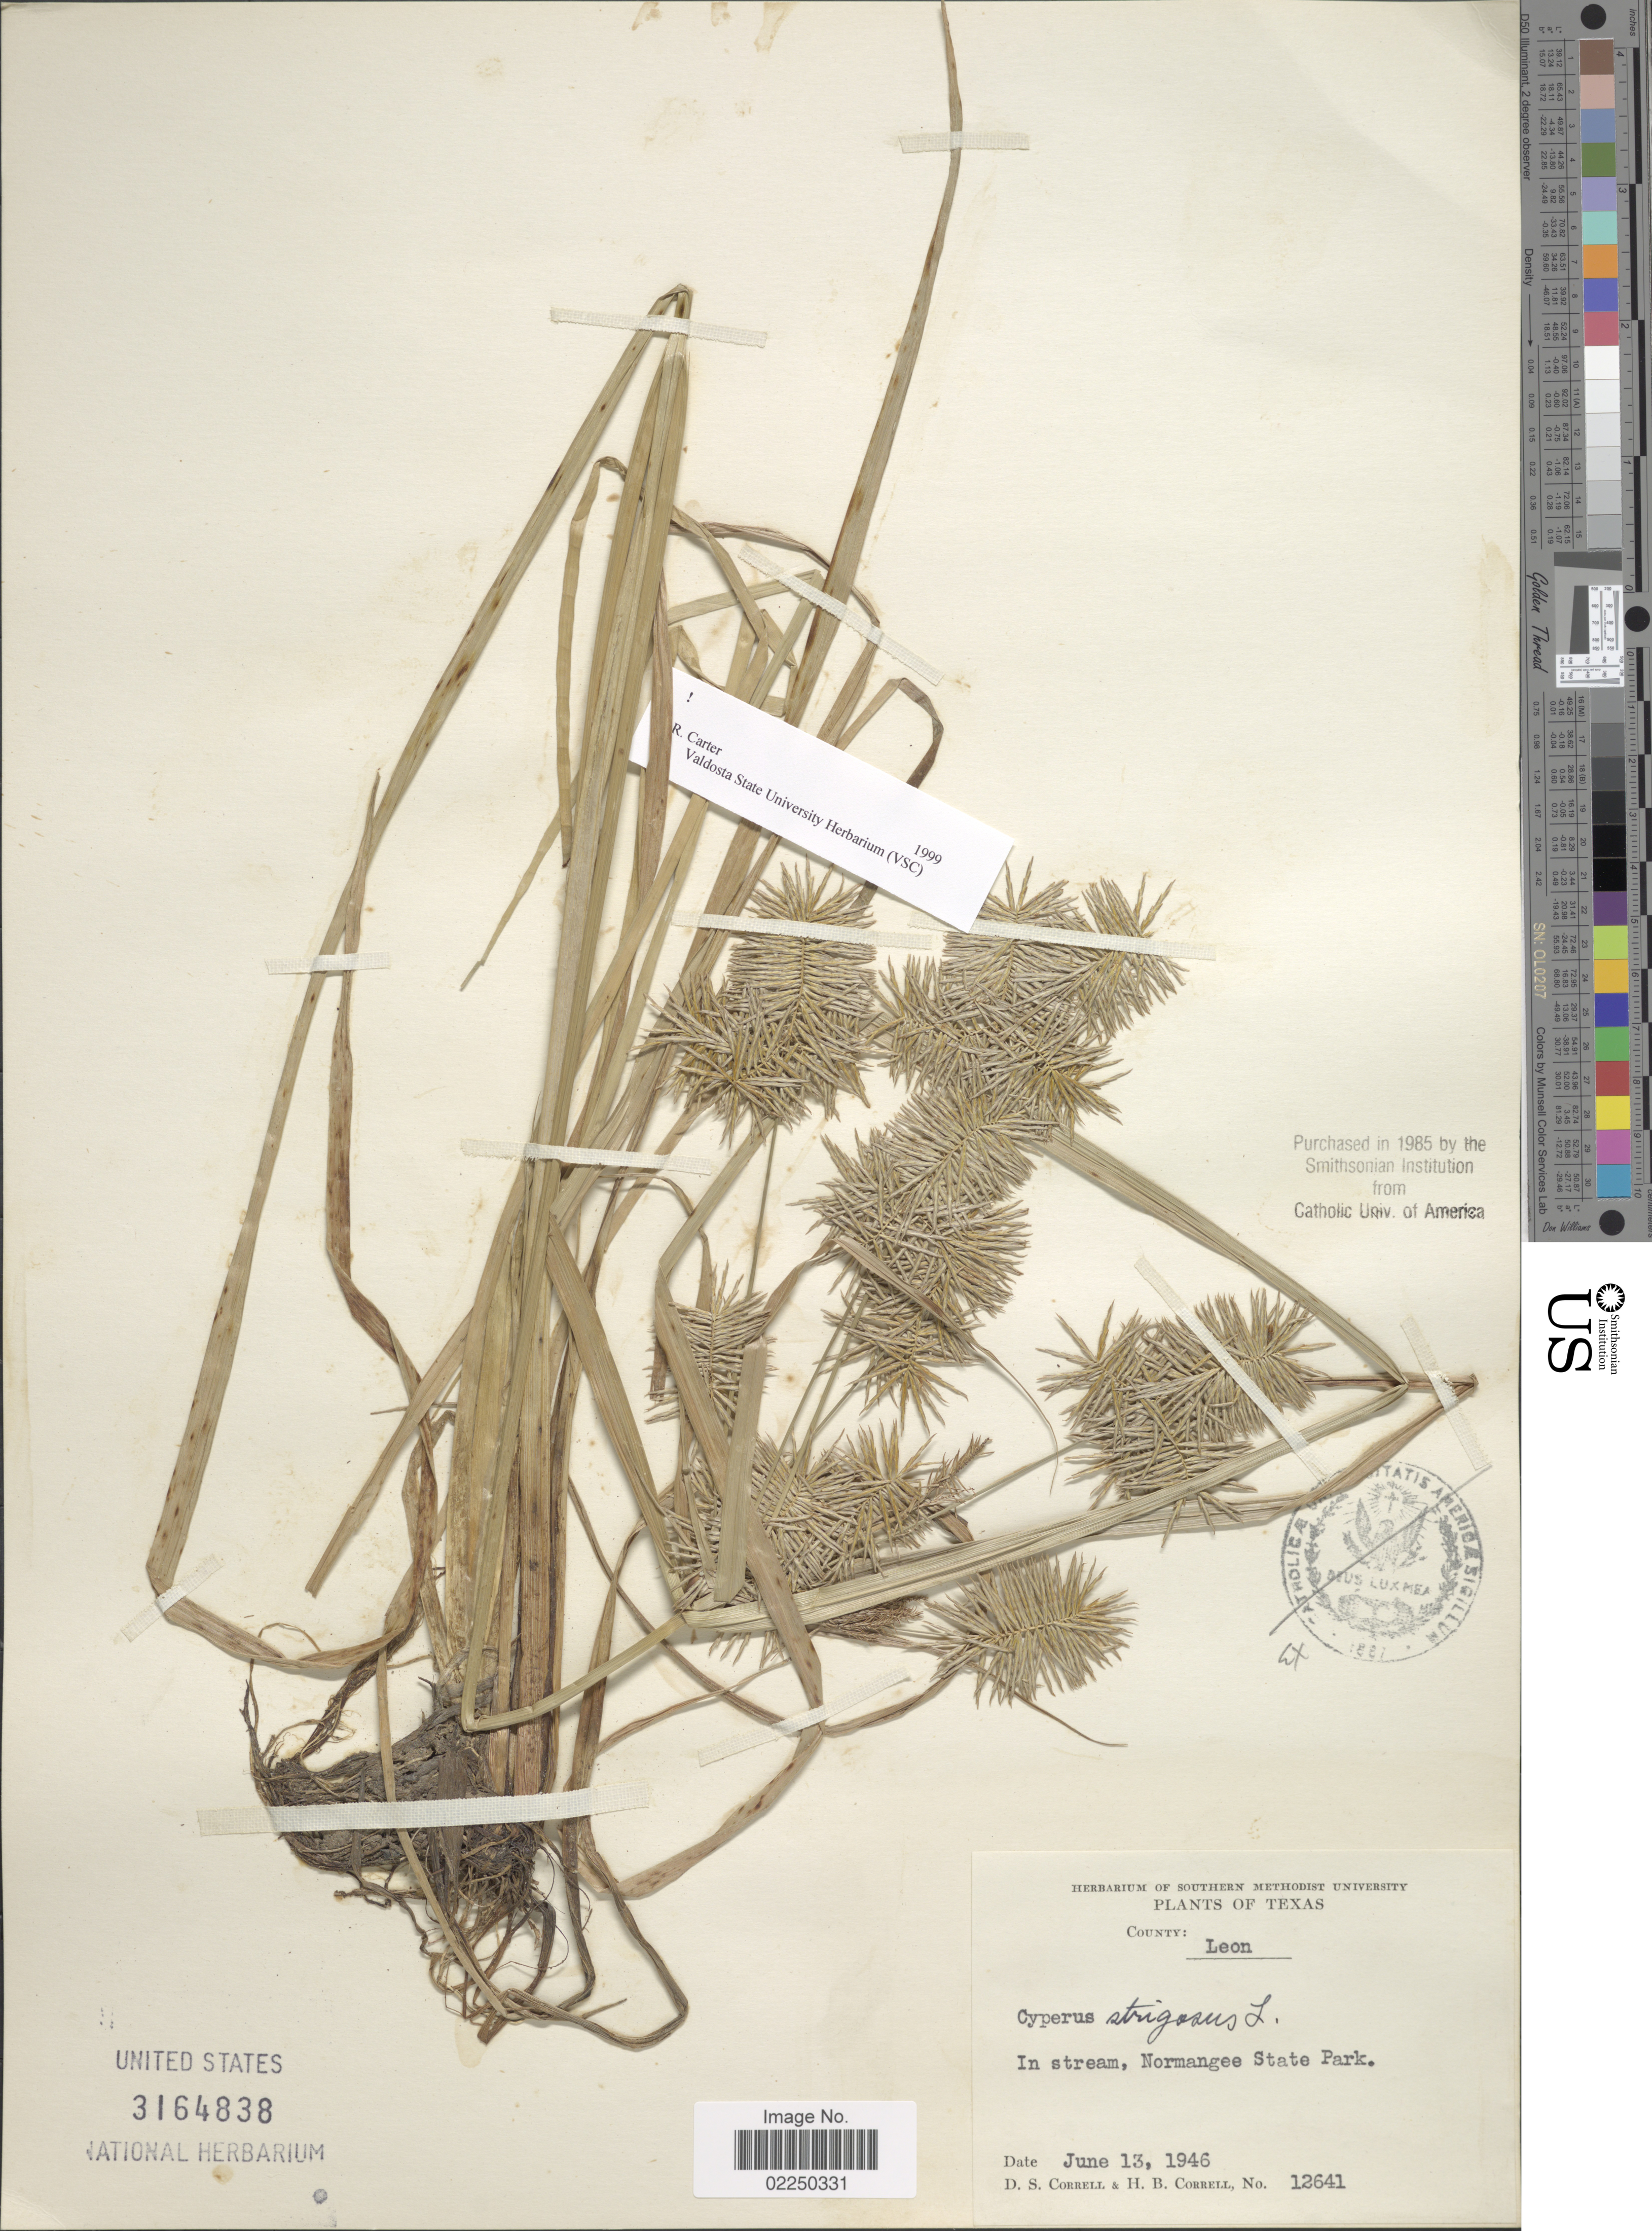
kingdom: Plantae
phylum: Tracheophyta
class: Liliopsida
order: Poales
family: Cyperaceae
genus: Cyperus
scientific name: Cyperus strigosus L.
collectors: D. S. Correll & H. Correll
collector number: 12641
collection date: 1946-06-13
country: United States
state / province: Texas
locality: County: Leon, in stream, Normangee State Park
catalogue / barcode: US 3164838